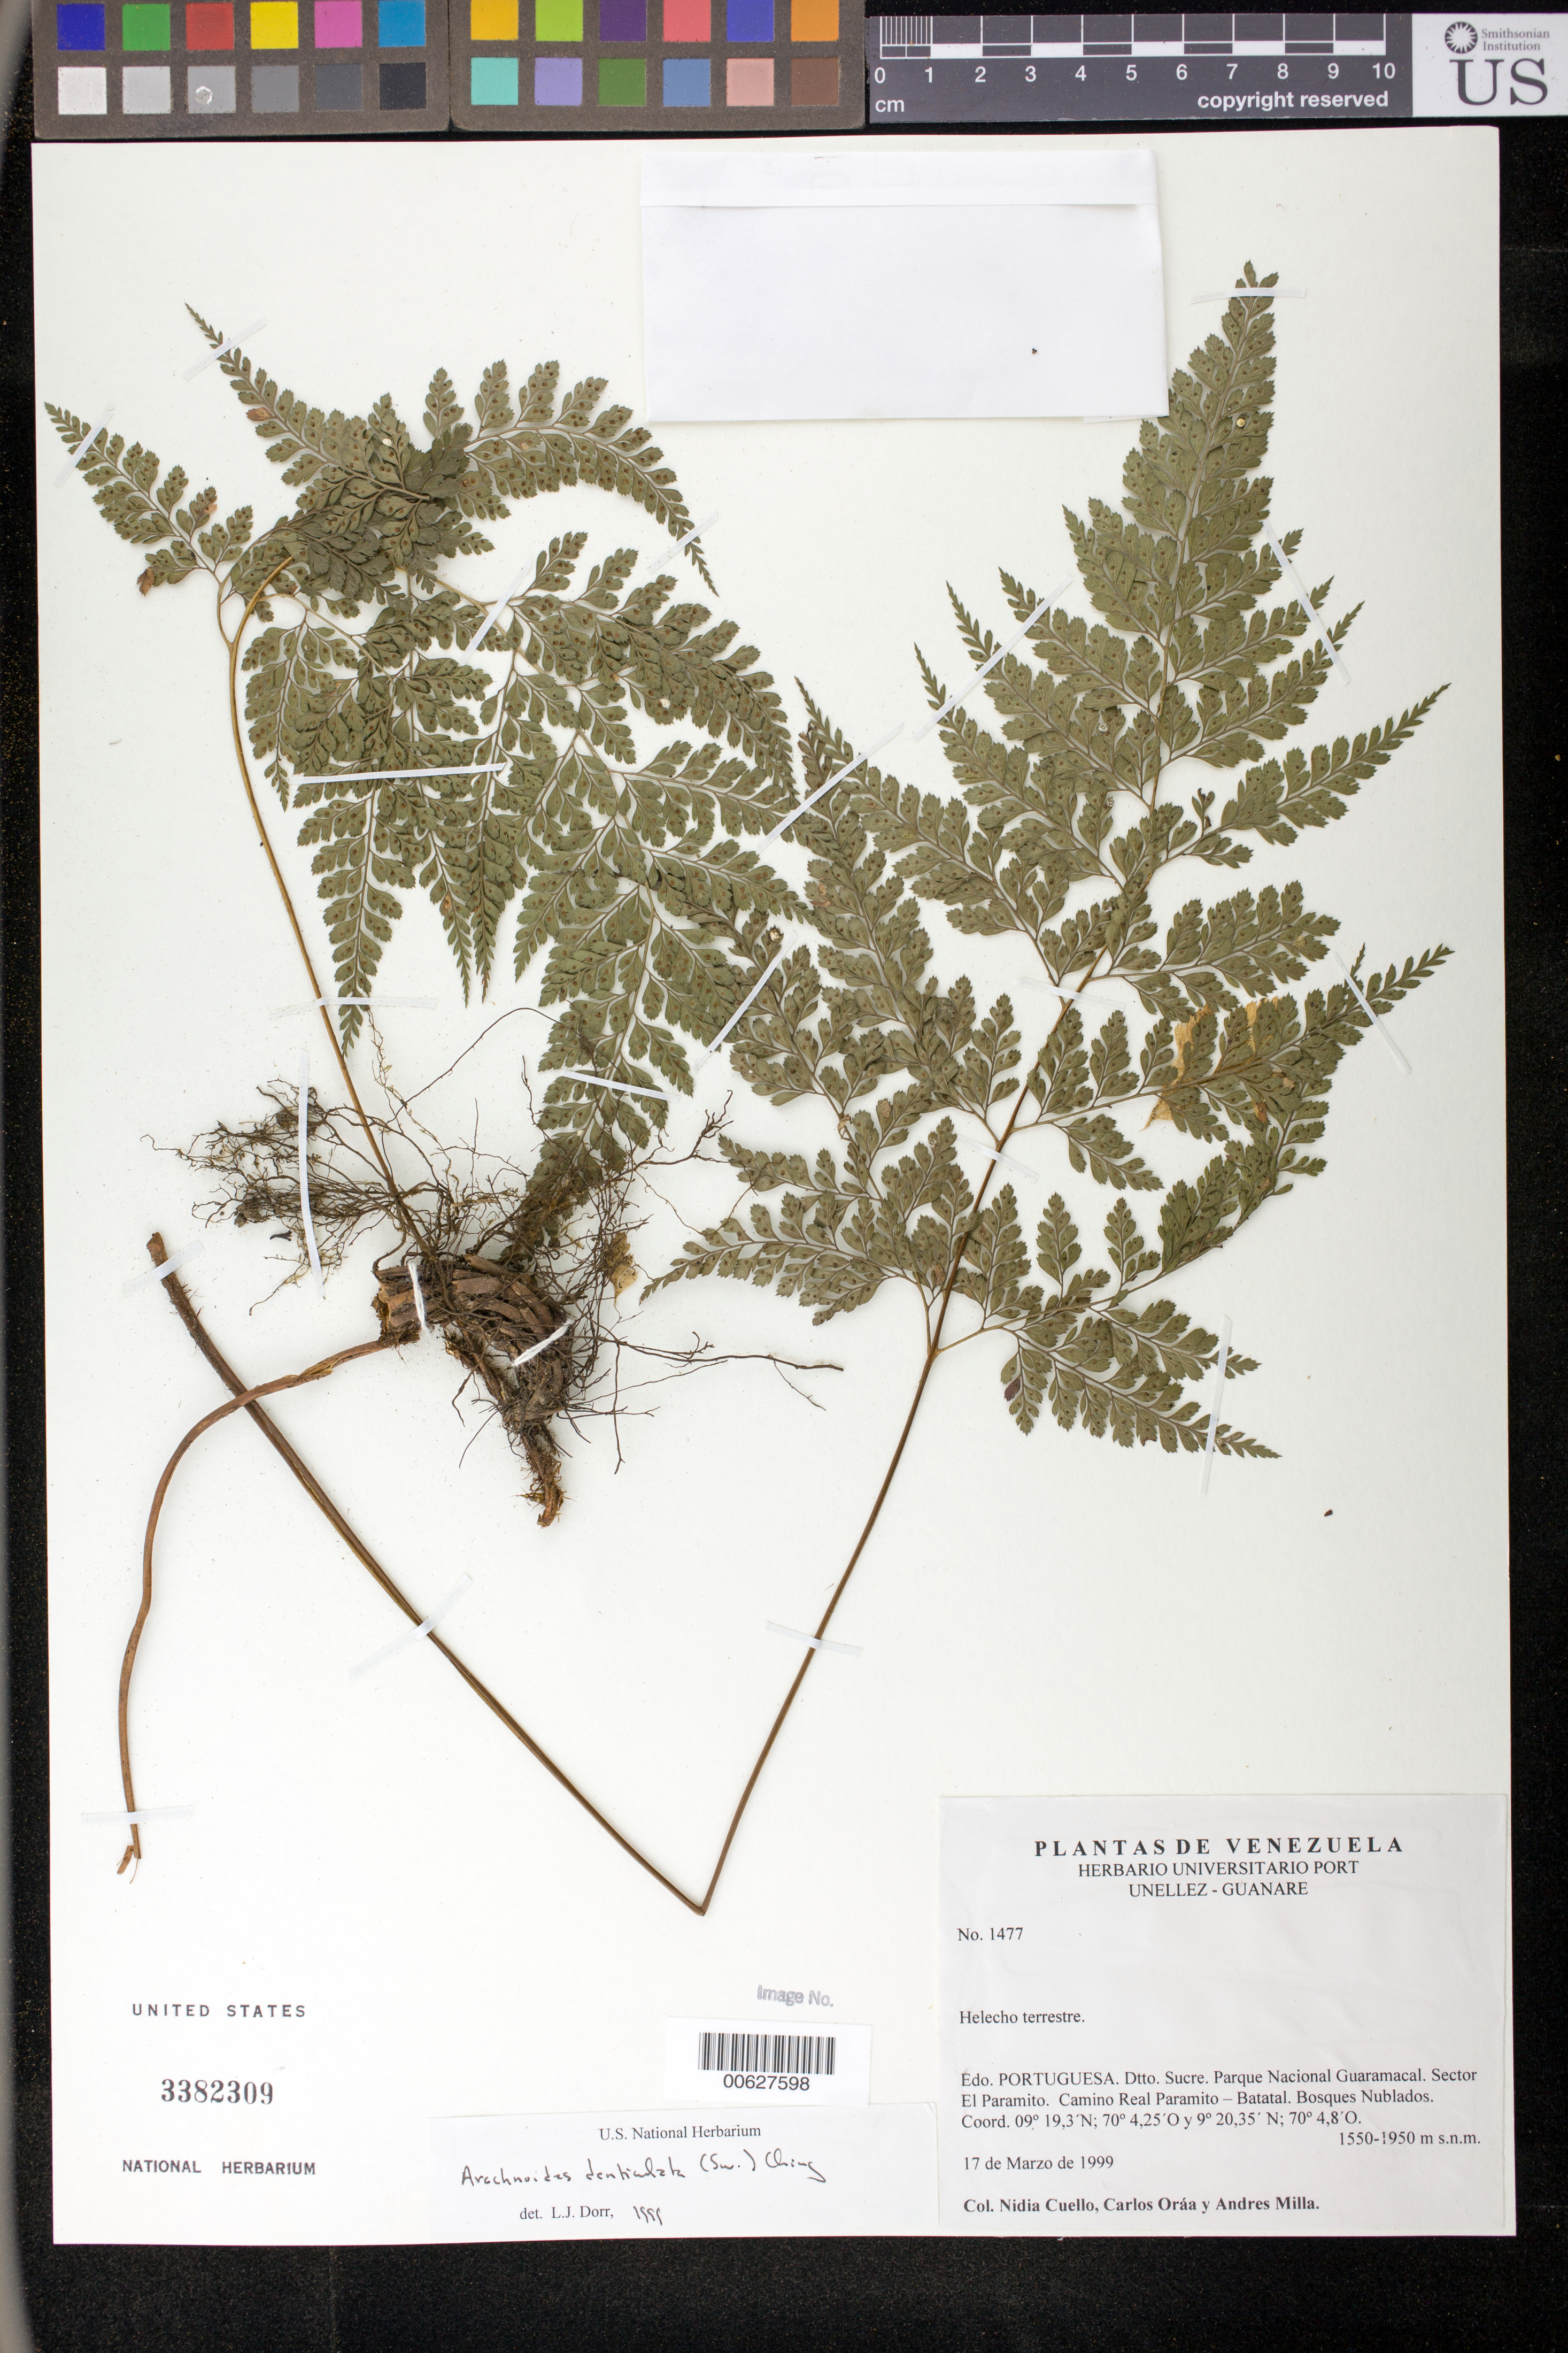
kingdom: Plantae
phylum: Tracheophyta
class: Polypodiopsida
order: Polypodiales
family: Dryopteridaceae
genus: Arachniodes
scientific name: Arachniodes denticulata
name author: (Sw.) Ching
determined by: Dorr, L. J., (BOT), Smithsonian Institution - National Museum of Natural History (UNITED STATES)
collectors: N. L. Cuello, C. Oráa & A. Milla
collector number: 1477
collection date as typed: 17 Mar 1999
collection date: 1999-03-17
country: Venezuela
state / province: Portuguesa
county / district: Sucre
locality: Parque Nacional Guaramacal. Sector El Paramito. Camino Real Paramito - Batatal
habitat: Bosques nublados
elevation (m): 1550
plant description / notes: PORT, US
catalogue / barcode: US 3382309